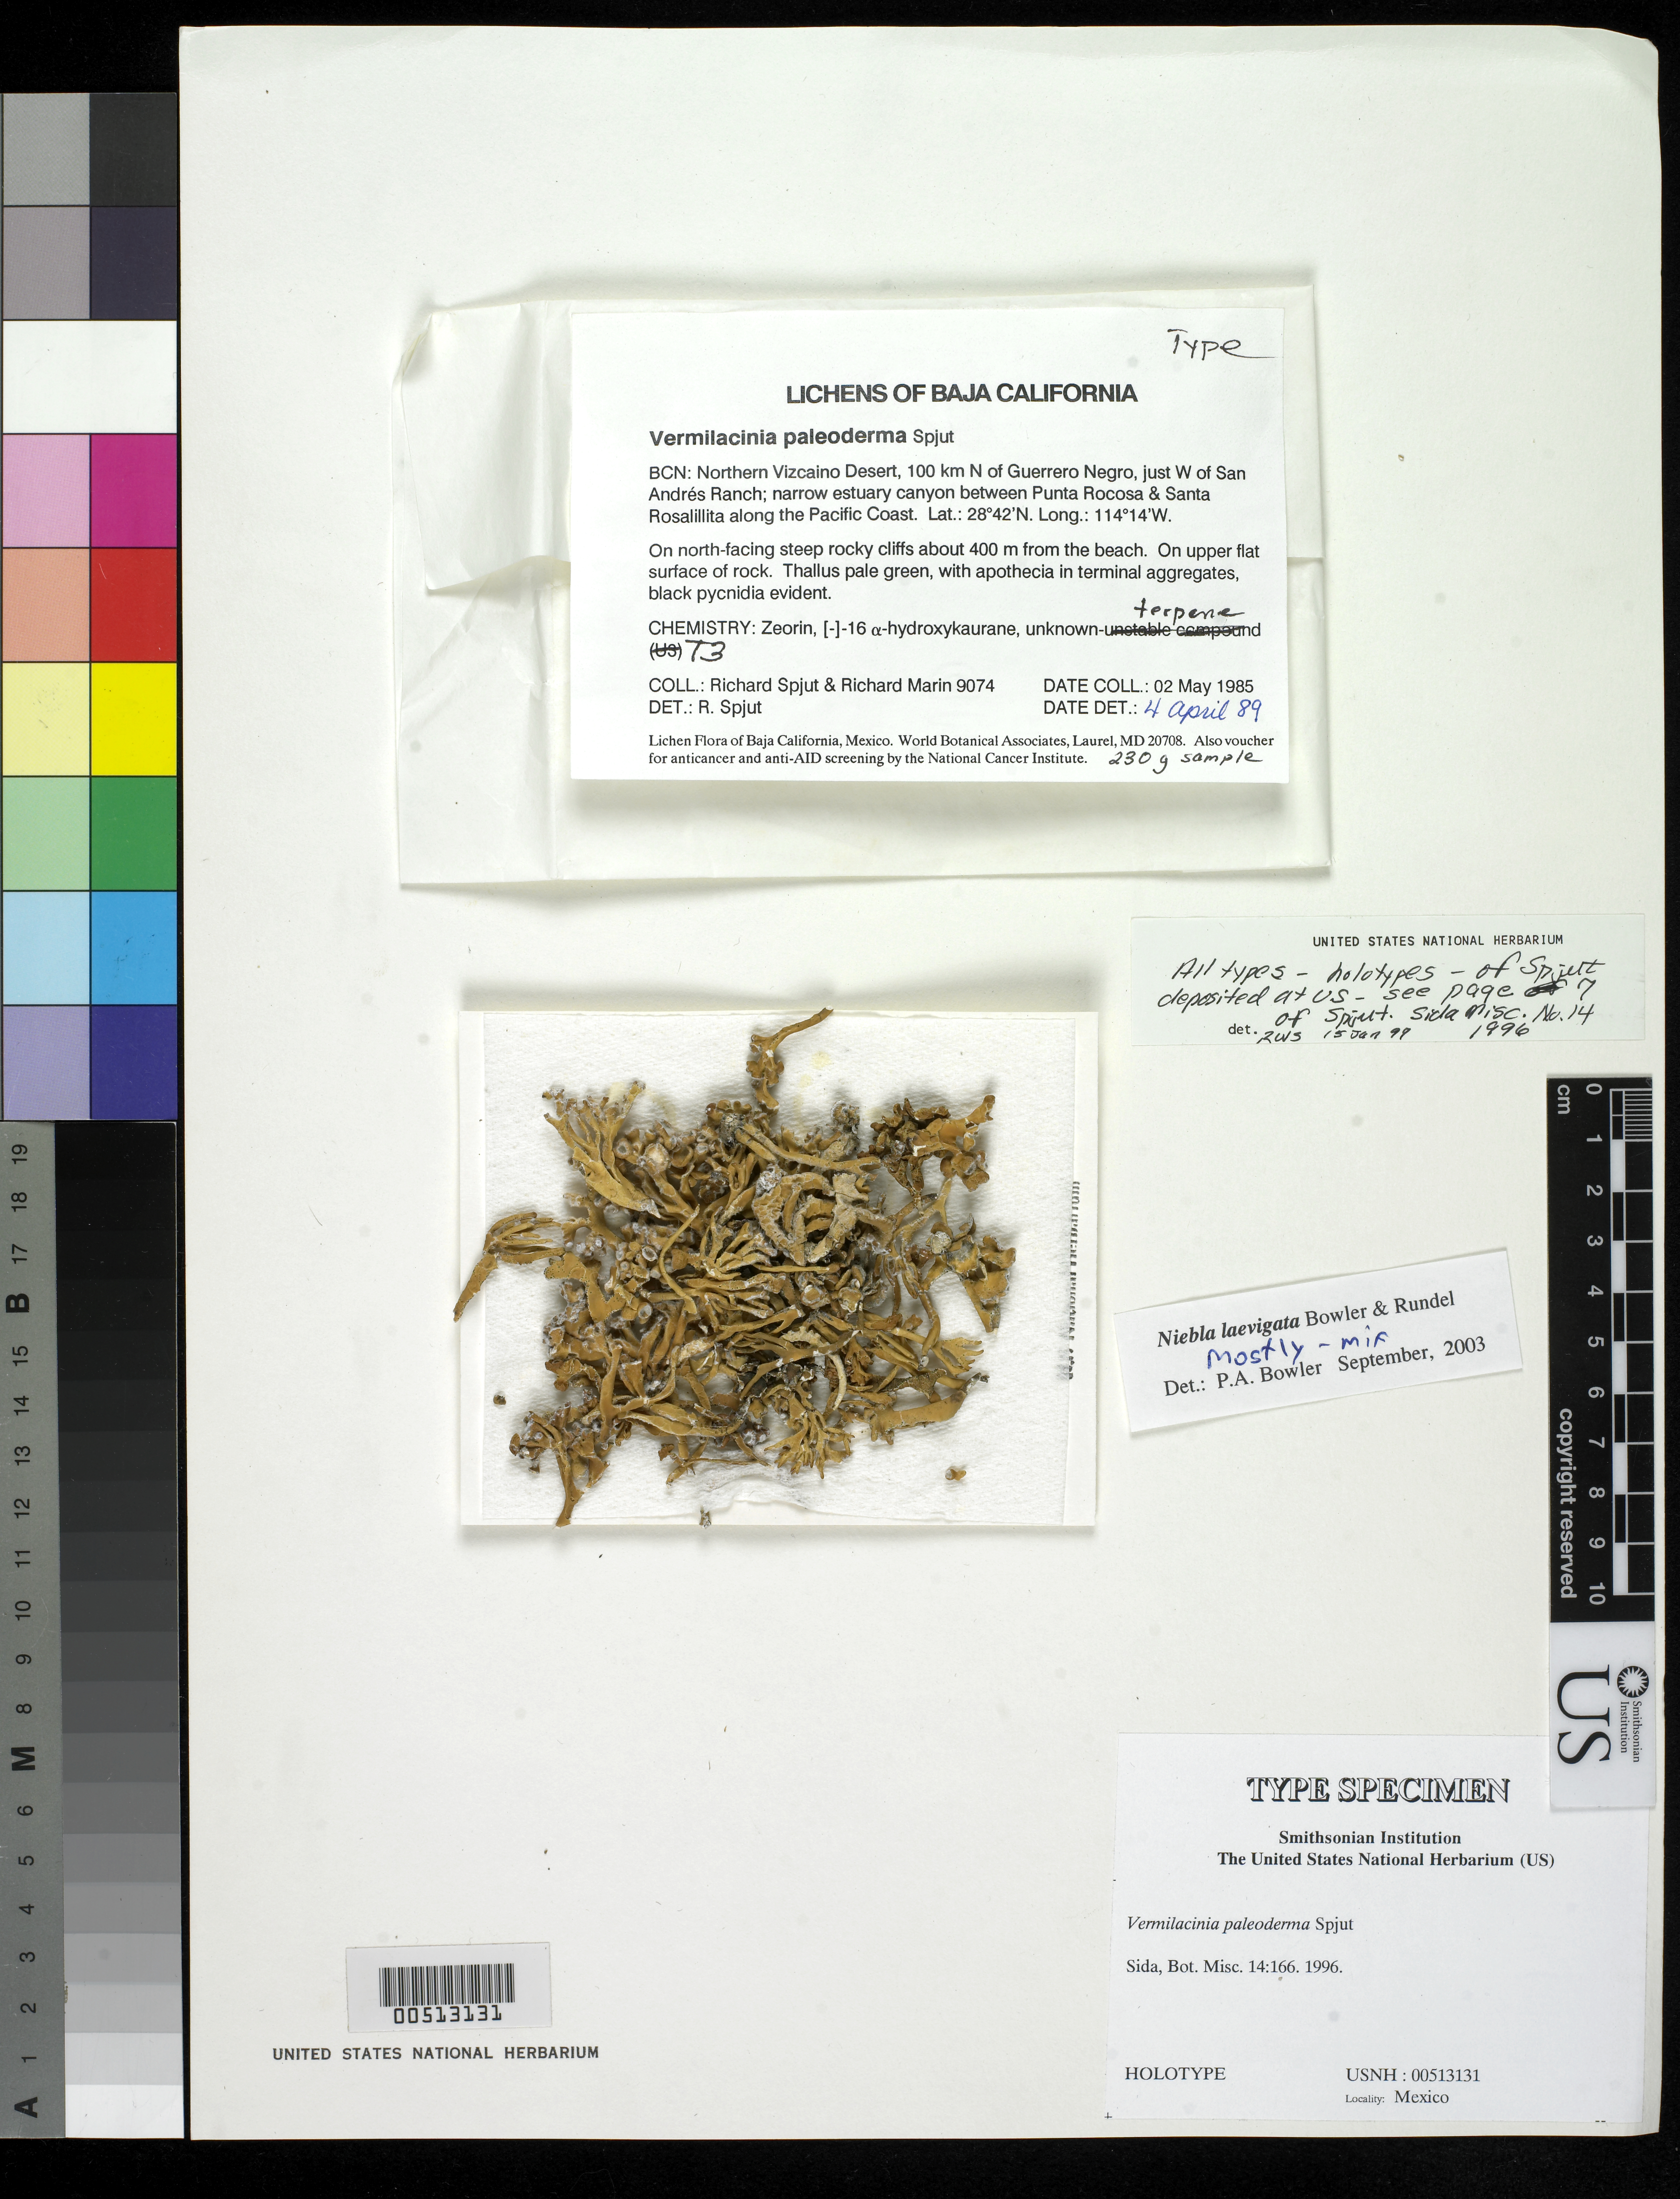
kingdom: Fungi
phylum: Ascomycota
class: Lecanoromycetes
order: Lecanorales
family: Ramalinaceae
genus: Vermilacinia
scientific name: Vermilacinia paleoderma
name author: Spjut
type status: Holotype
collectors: R. Spjut & R. Williams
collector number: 9074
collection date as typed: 02 May 1985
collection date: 1985-05-02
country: Mexico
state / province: Baja California Norte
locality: Northern Vizcaino Desert, 100 km N of Guerrero Negro, W of San Andres Ranch, canyon between Punta Rocosa & Santa Rosalillito.